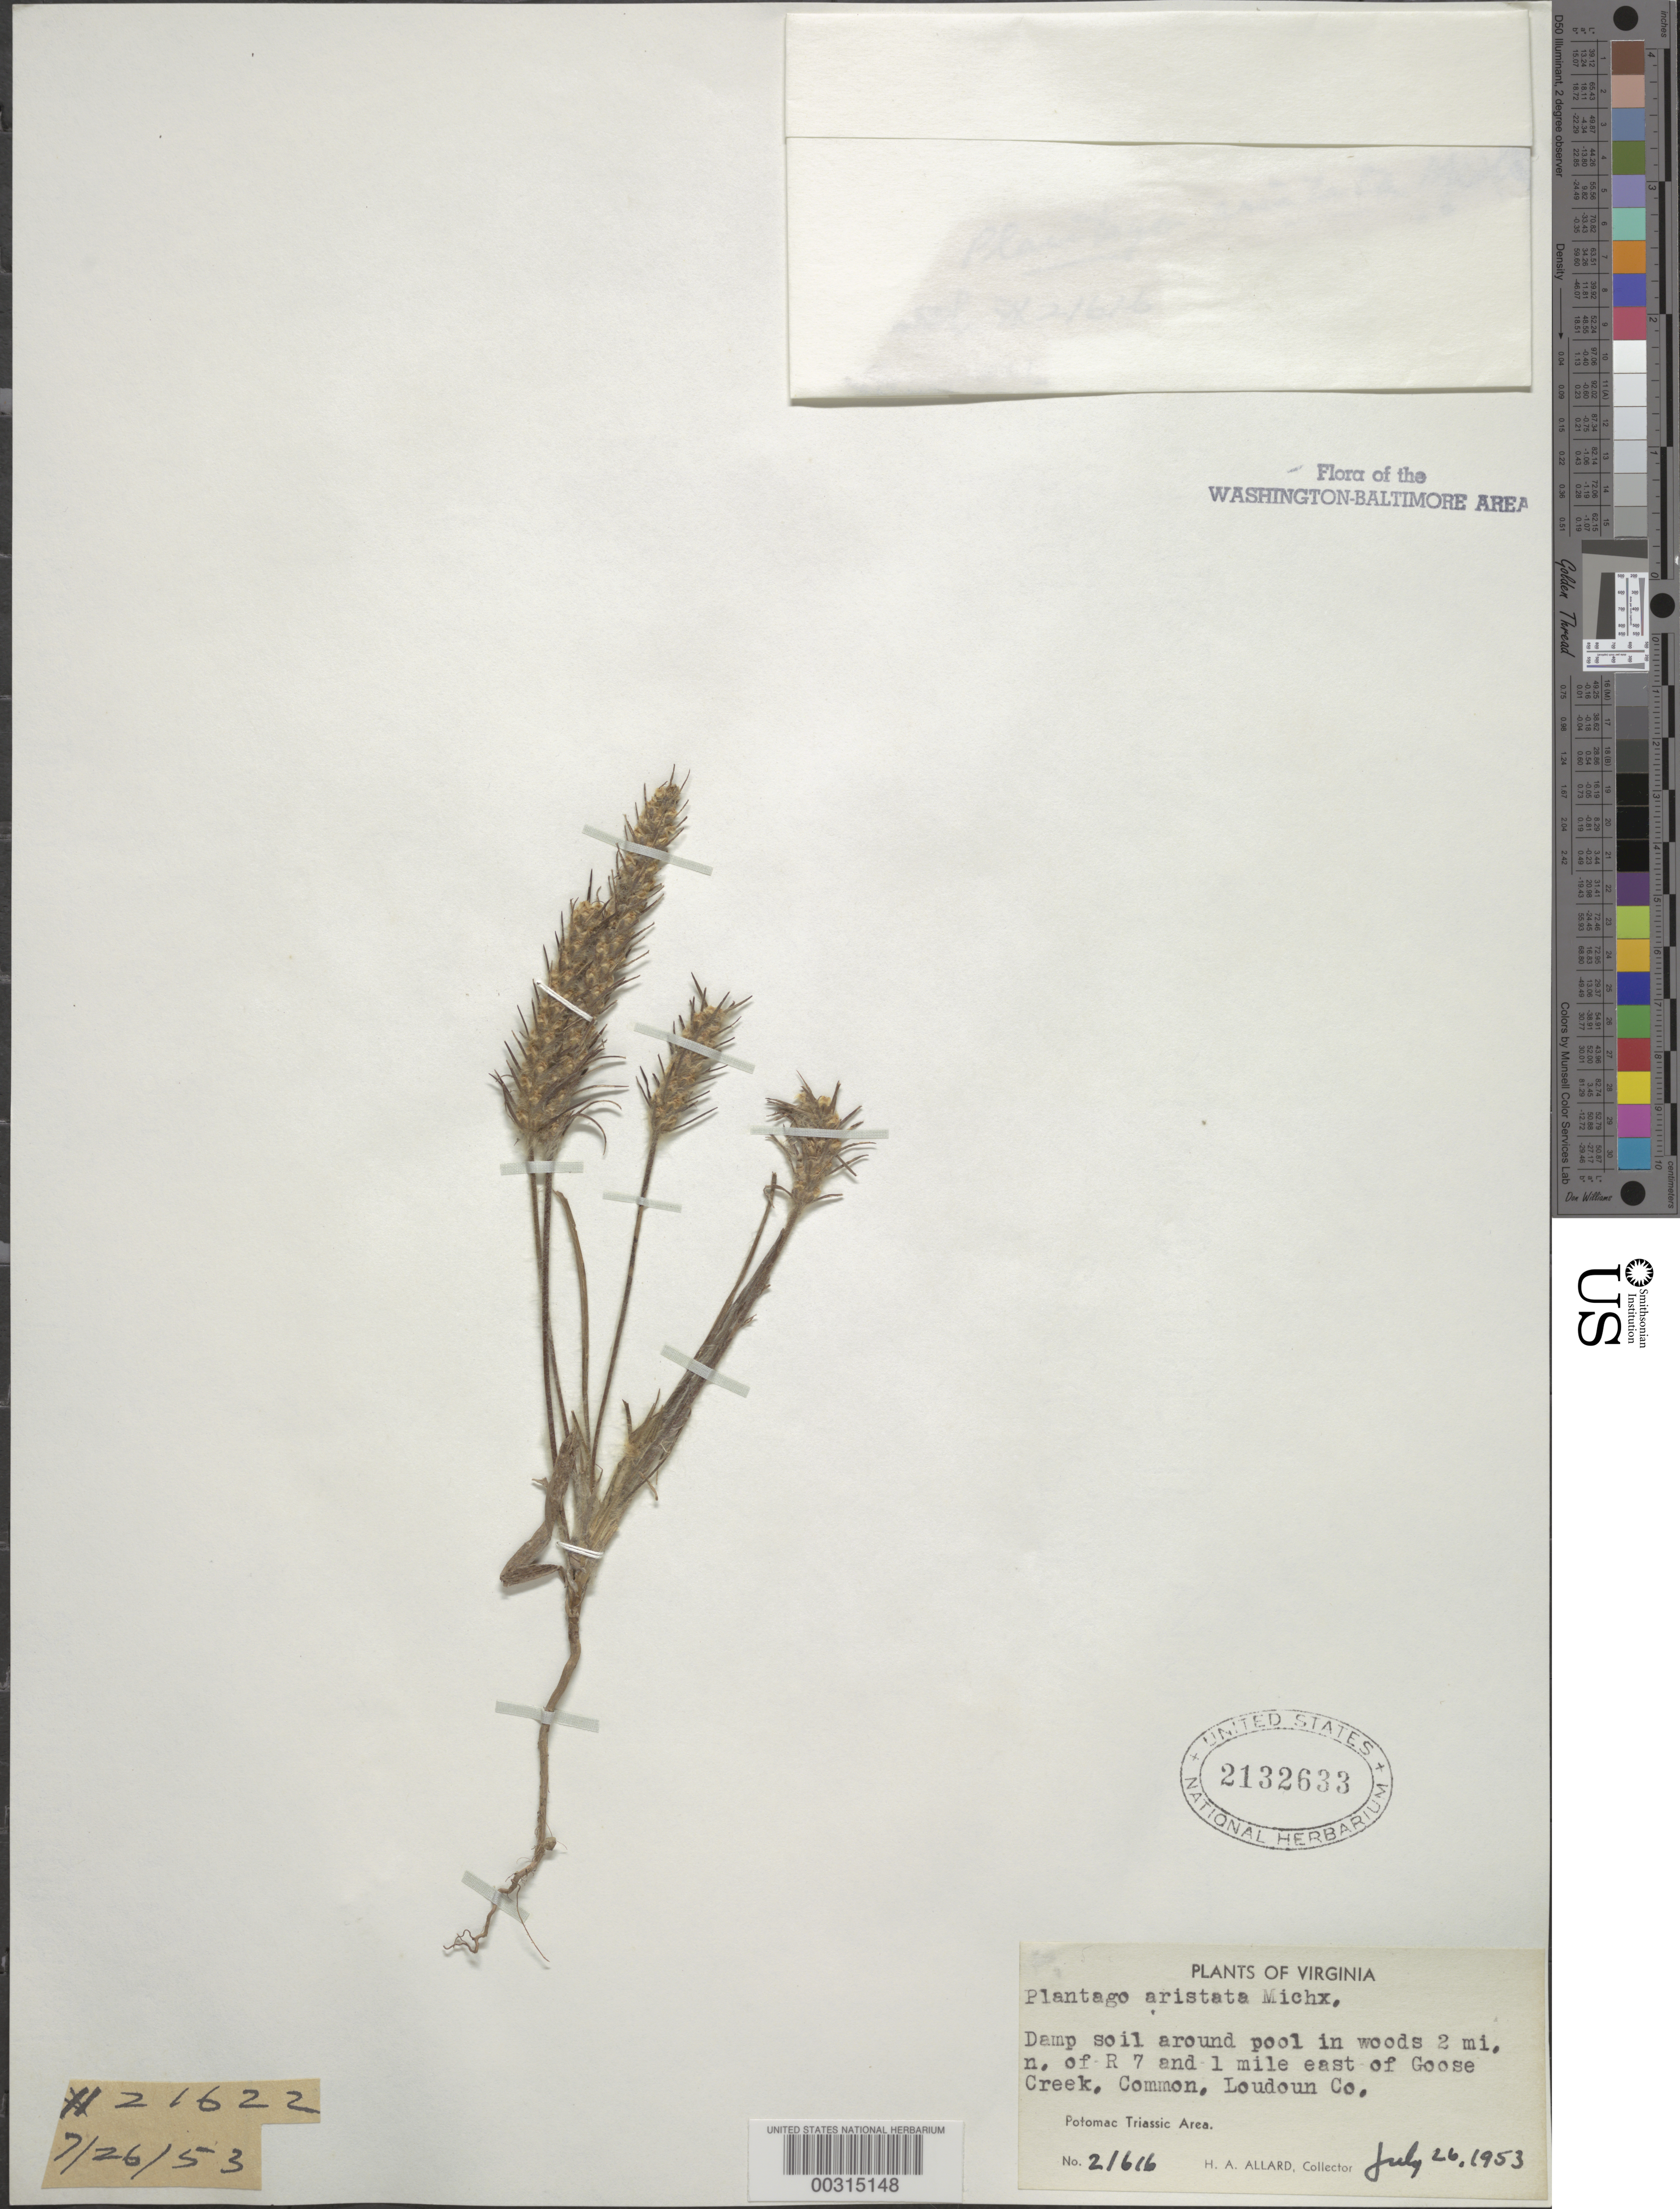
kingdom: Plantae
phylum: Tracheophyta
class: Magnoliopsida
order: Lamiales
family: Plantaginaceae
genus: Plantago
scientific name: Plantago aristata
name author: Michx.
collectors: H. A. Allard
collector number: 21616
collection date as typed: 26 Jul 1953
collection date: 1953-07-26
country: United States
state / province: Virginia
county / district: Loudoun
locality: E of Goose Creek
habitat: Damp soil around pool in woods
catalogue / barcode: US 2132633